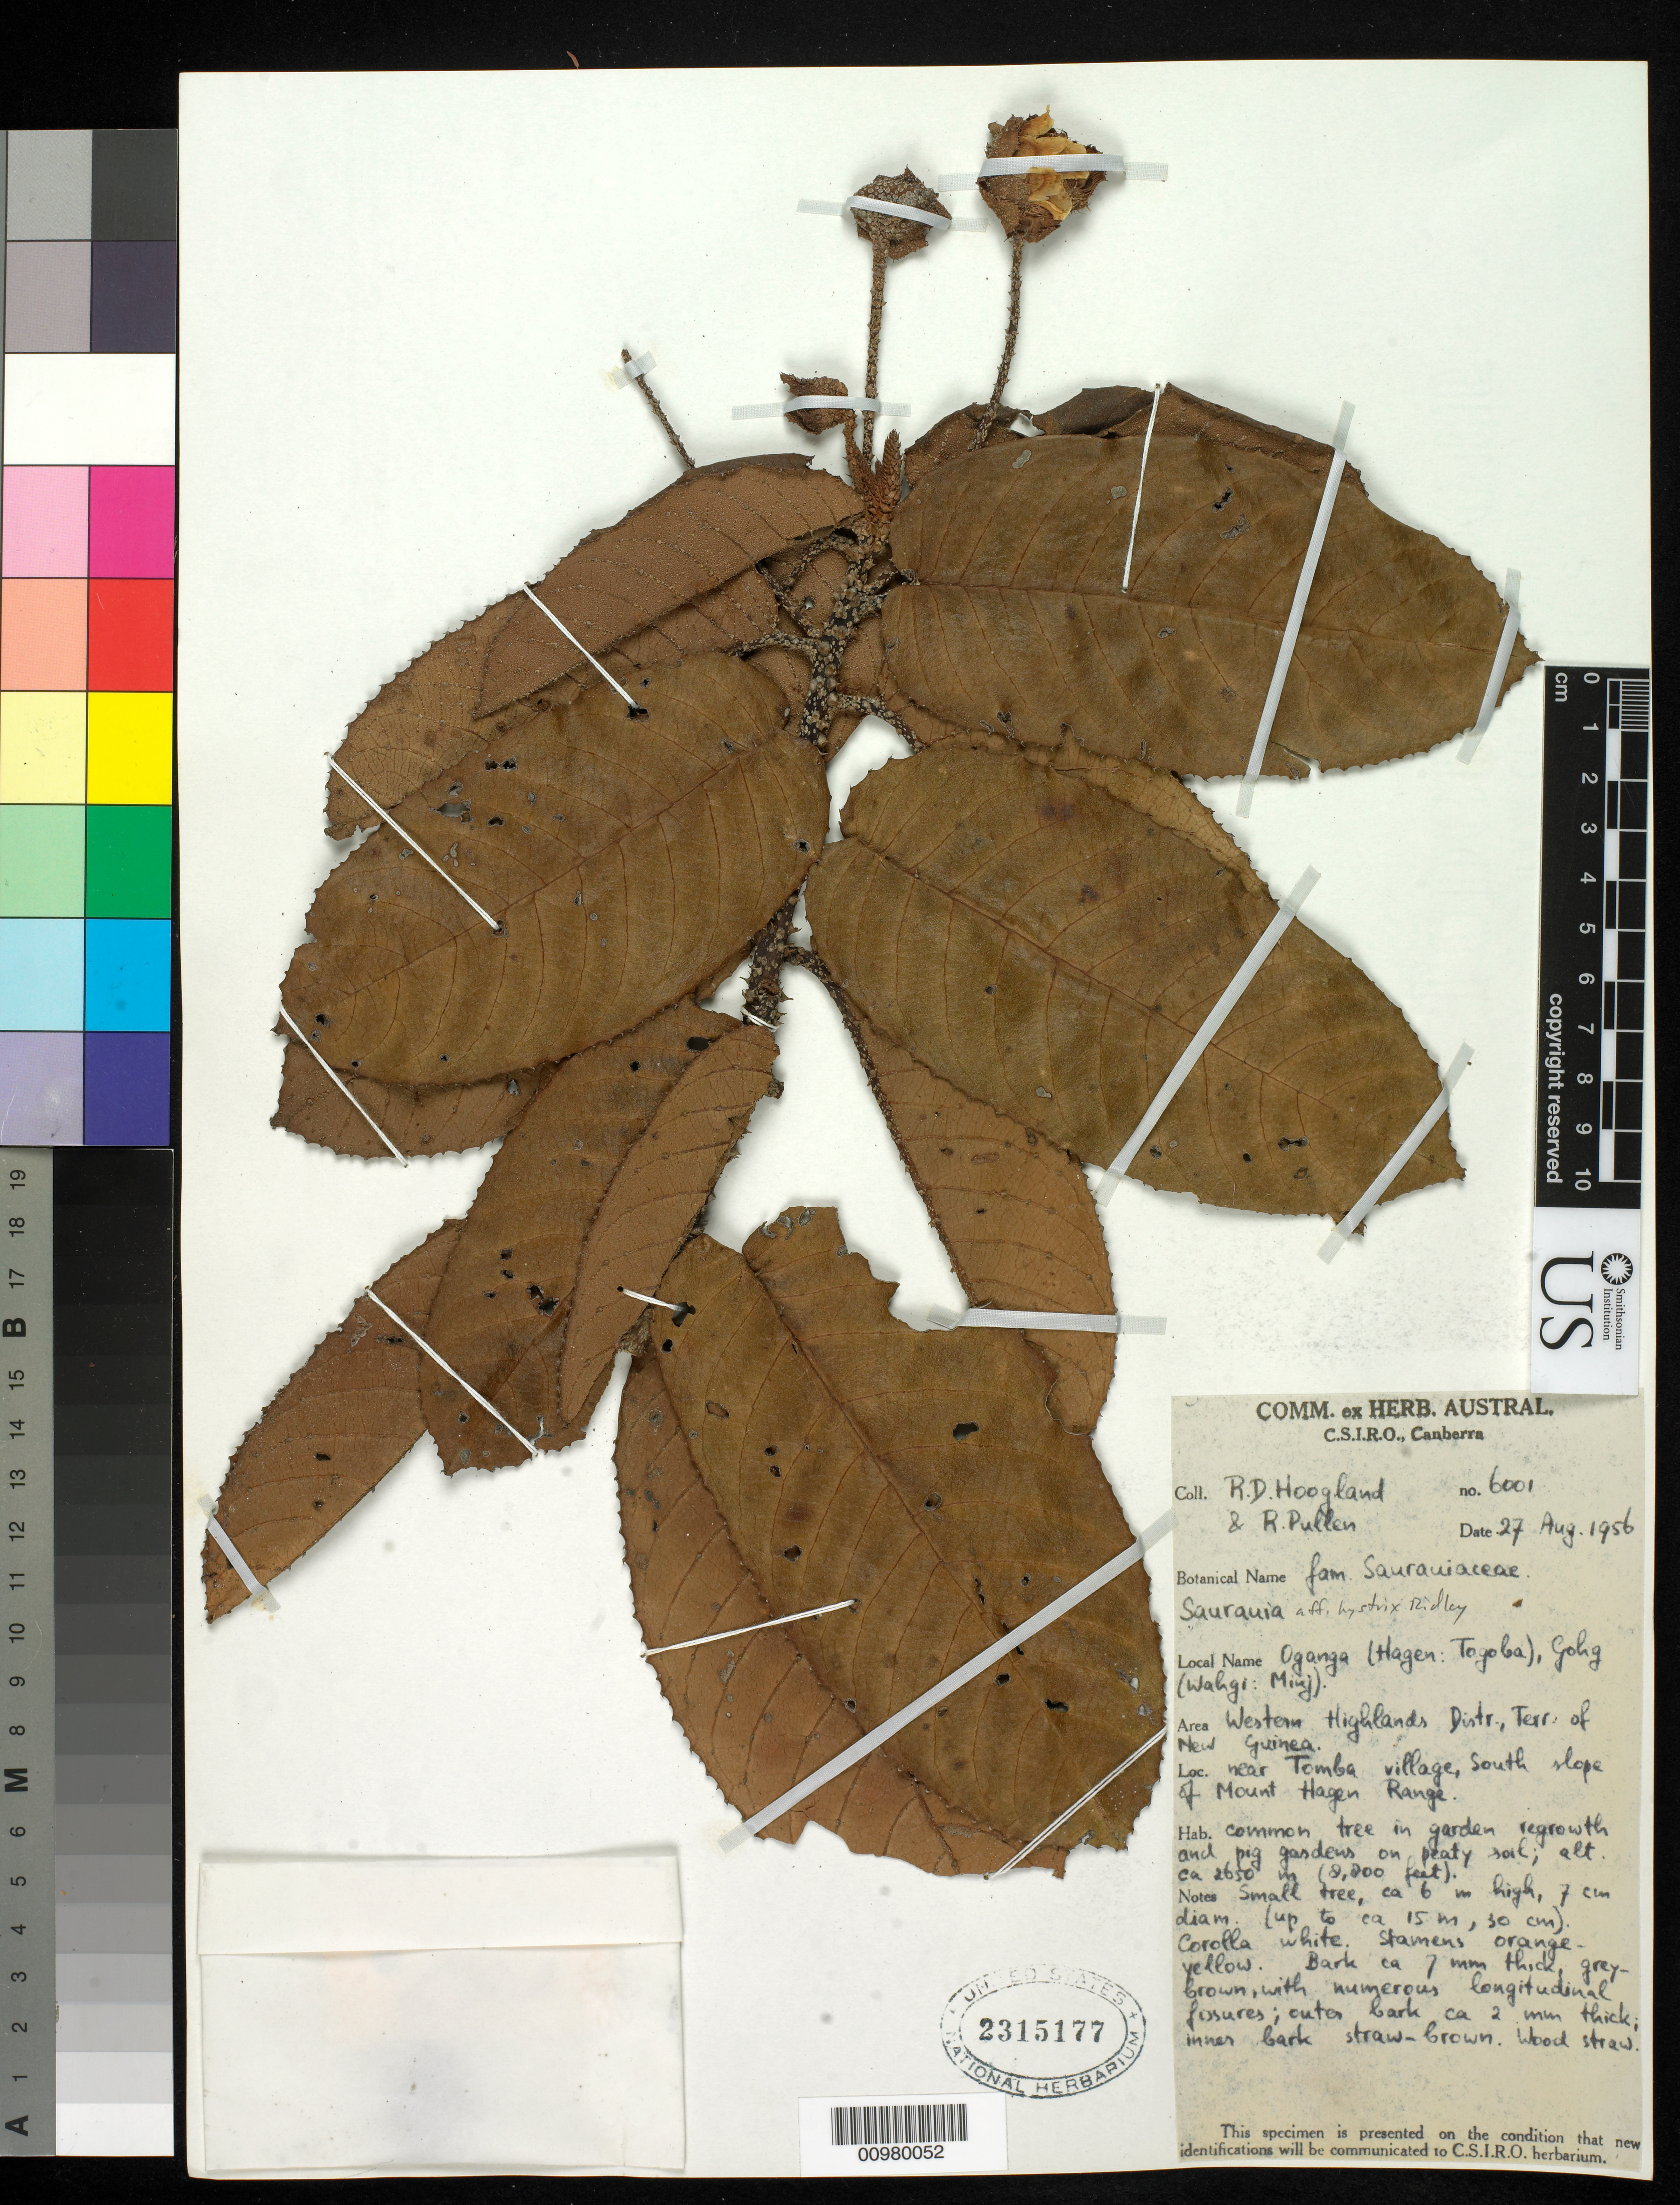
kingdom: Plantae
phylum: Tracheophyta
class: Magnoliopsida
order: Ericales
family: Actinidiaceae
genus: Saurauia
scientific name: Saurauia lystrix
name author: Ridl.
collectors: R. D. Hoogland & R. Pullen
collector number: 6001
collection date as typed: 27 Aug 1956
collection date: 1956-08-27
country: Papua New Guinea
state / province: Western Highlands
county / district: Mount Hagen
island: New Guinea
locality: near Tomba village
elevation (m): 2650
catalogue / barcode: US 2315177